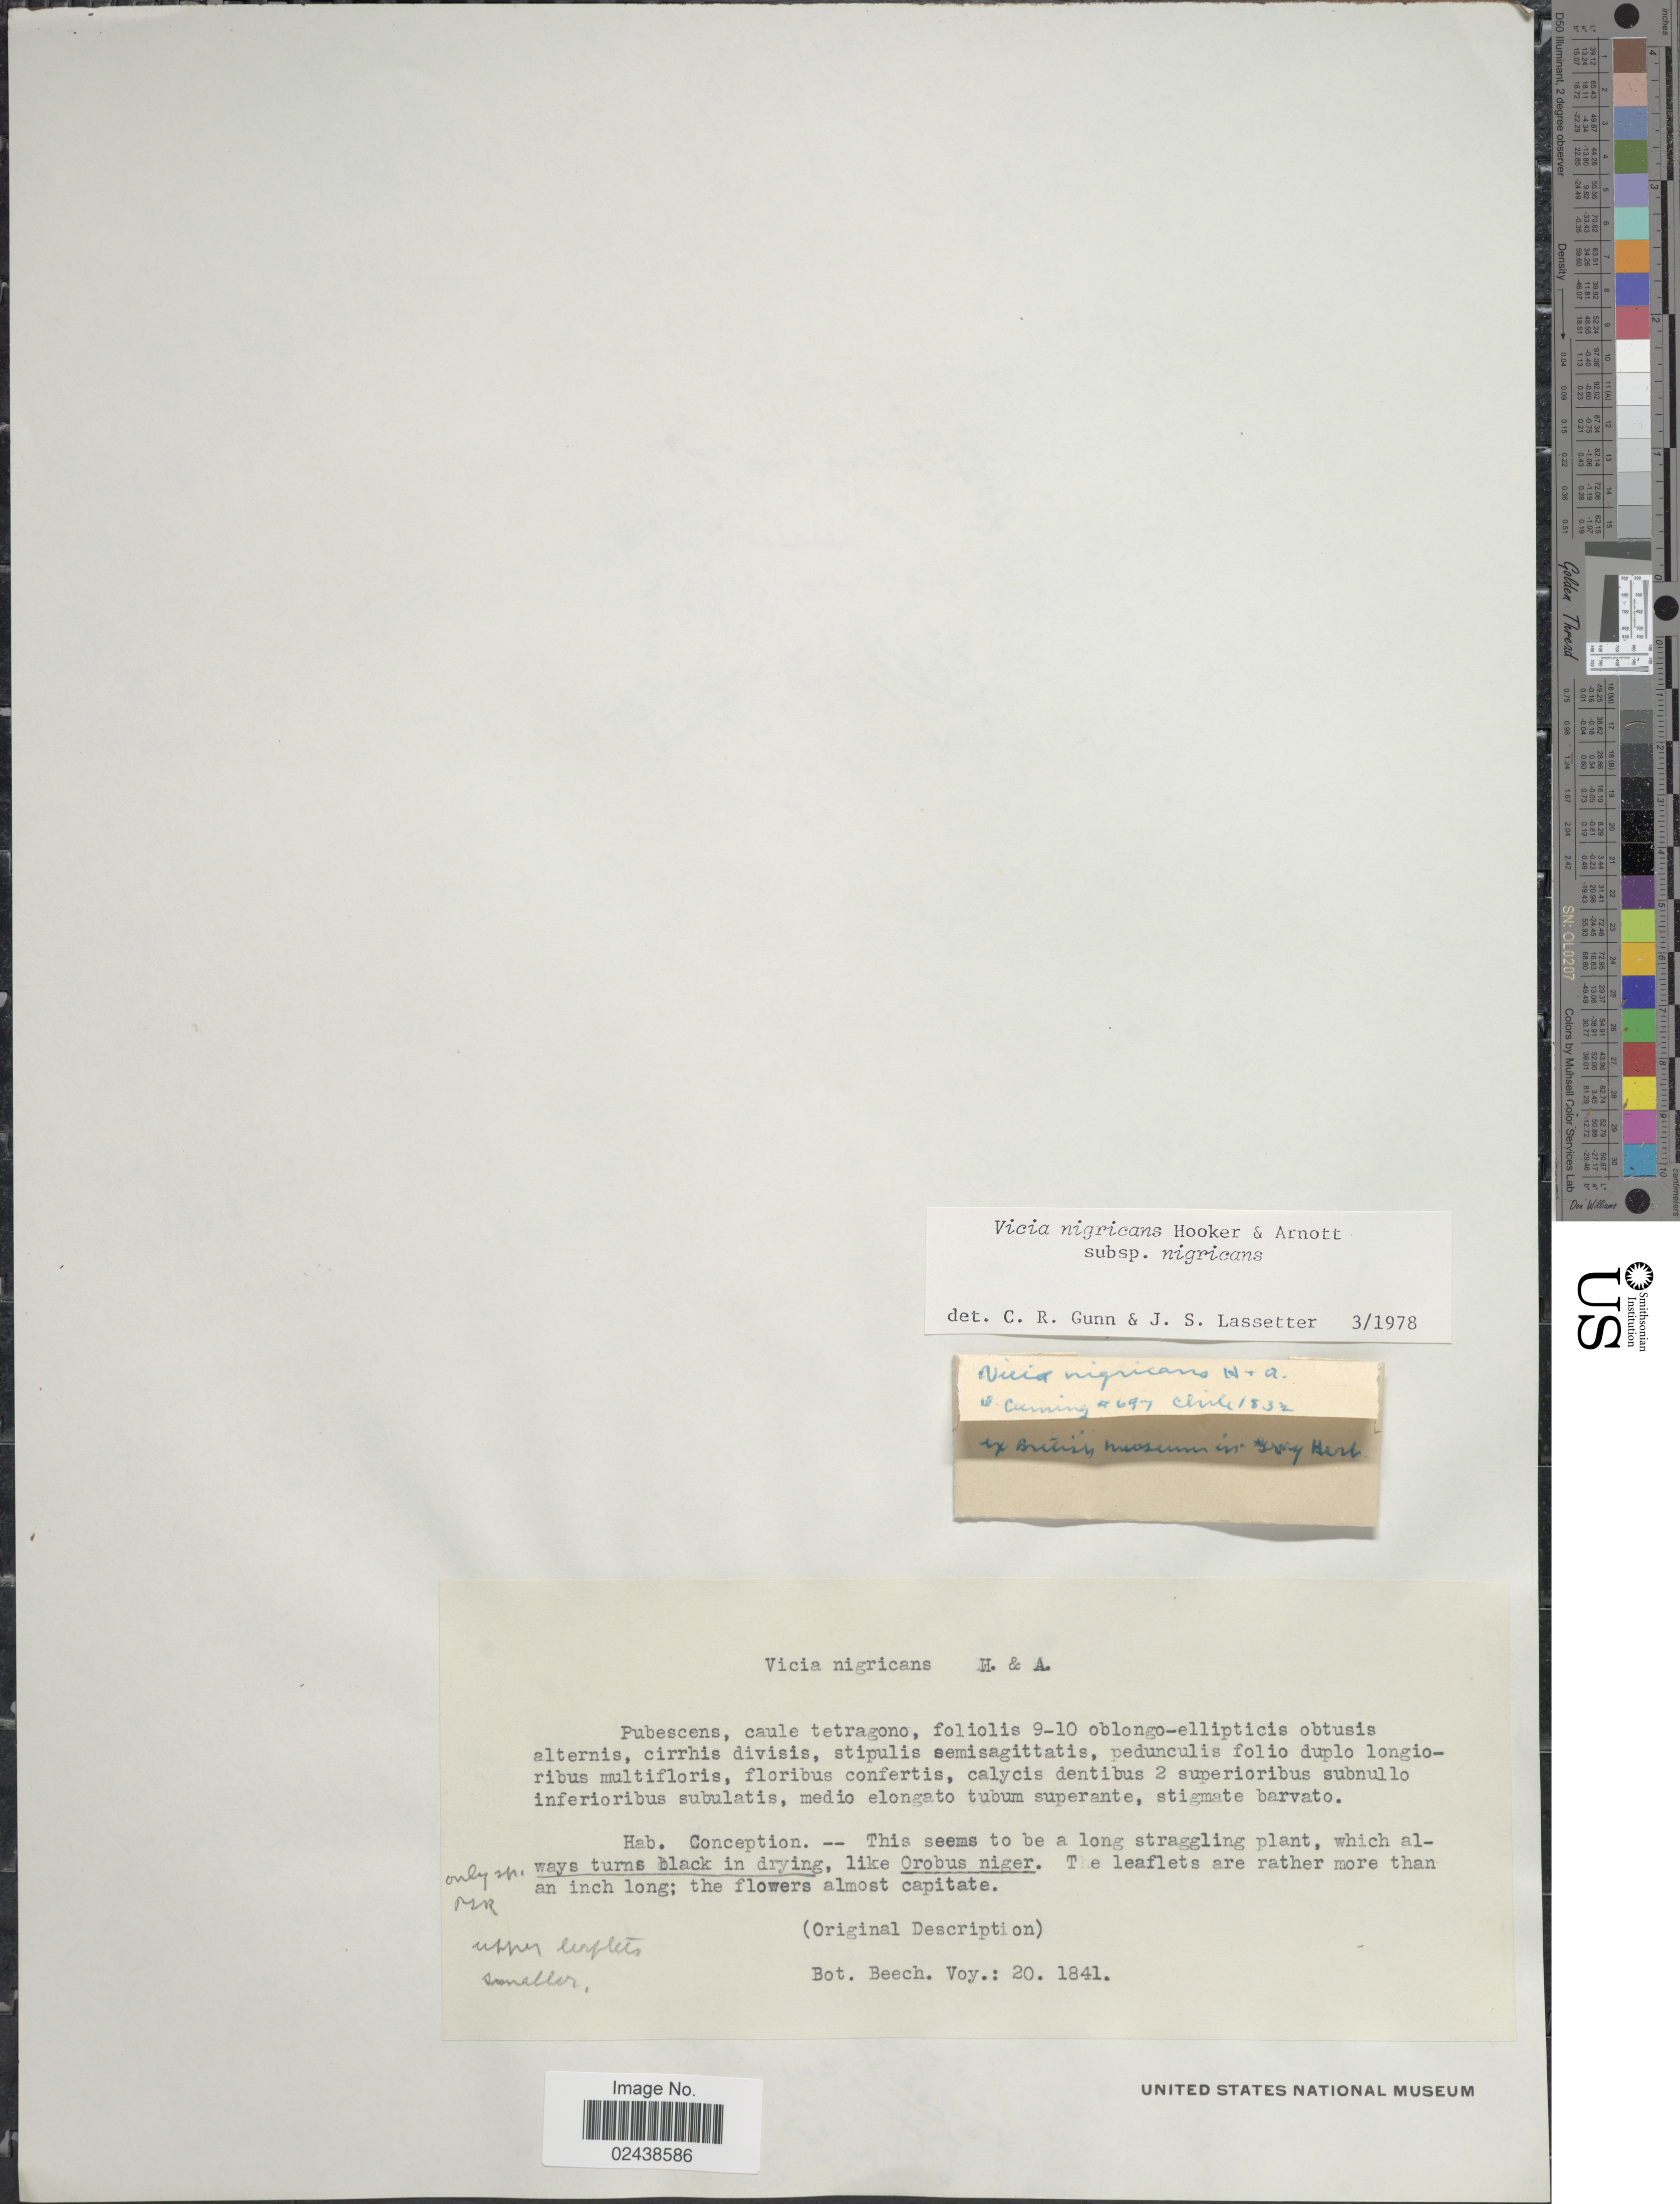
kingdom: Plantae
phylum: Tracheophyta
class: Magnoliopsida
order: Fabales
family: Fabaceae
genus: Vicia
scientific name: Vicia nigricans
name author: Hook. & Arn.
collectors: H. Cuming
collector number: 697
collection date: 1832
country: Chile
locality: Conception